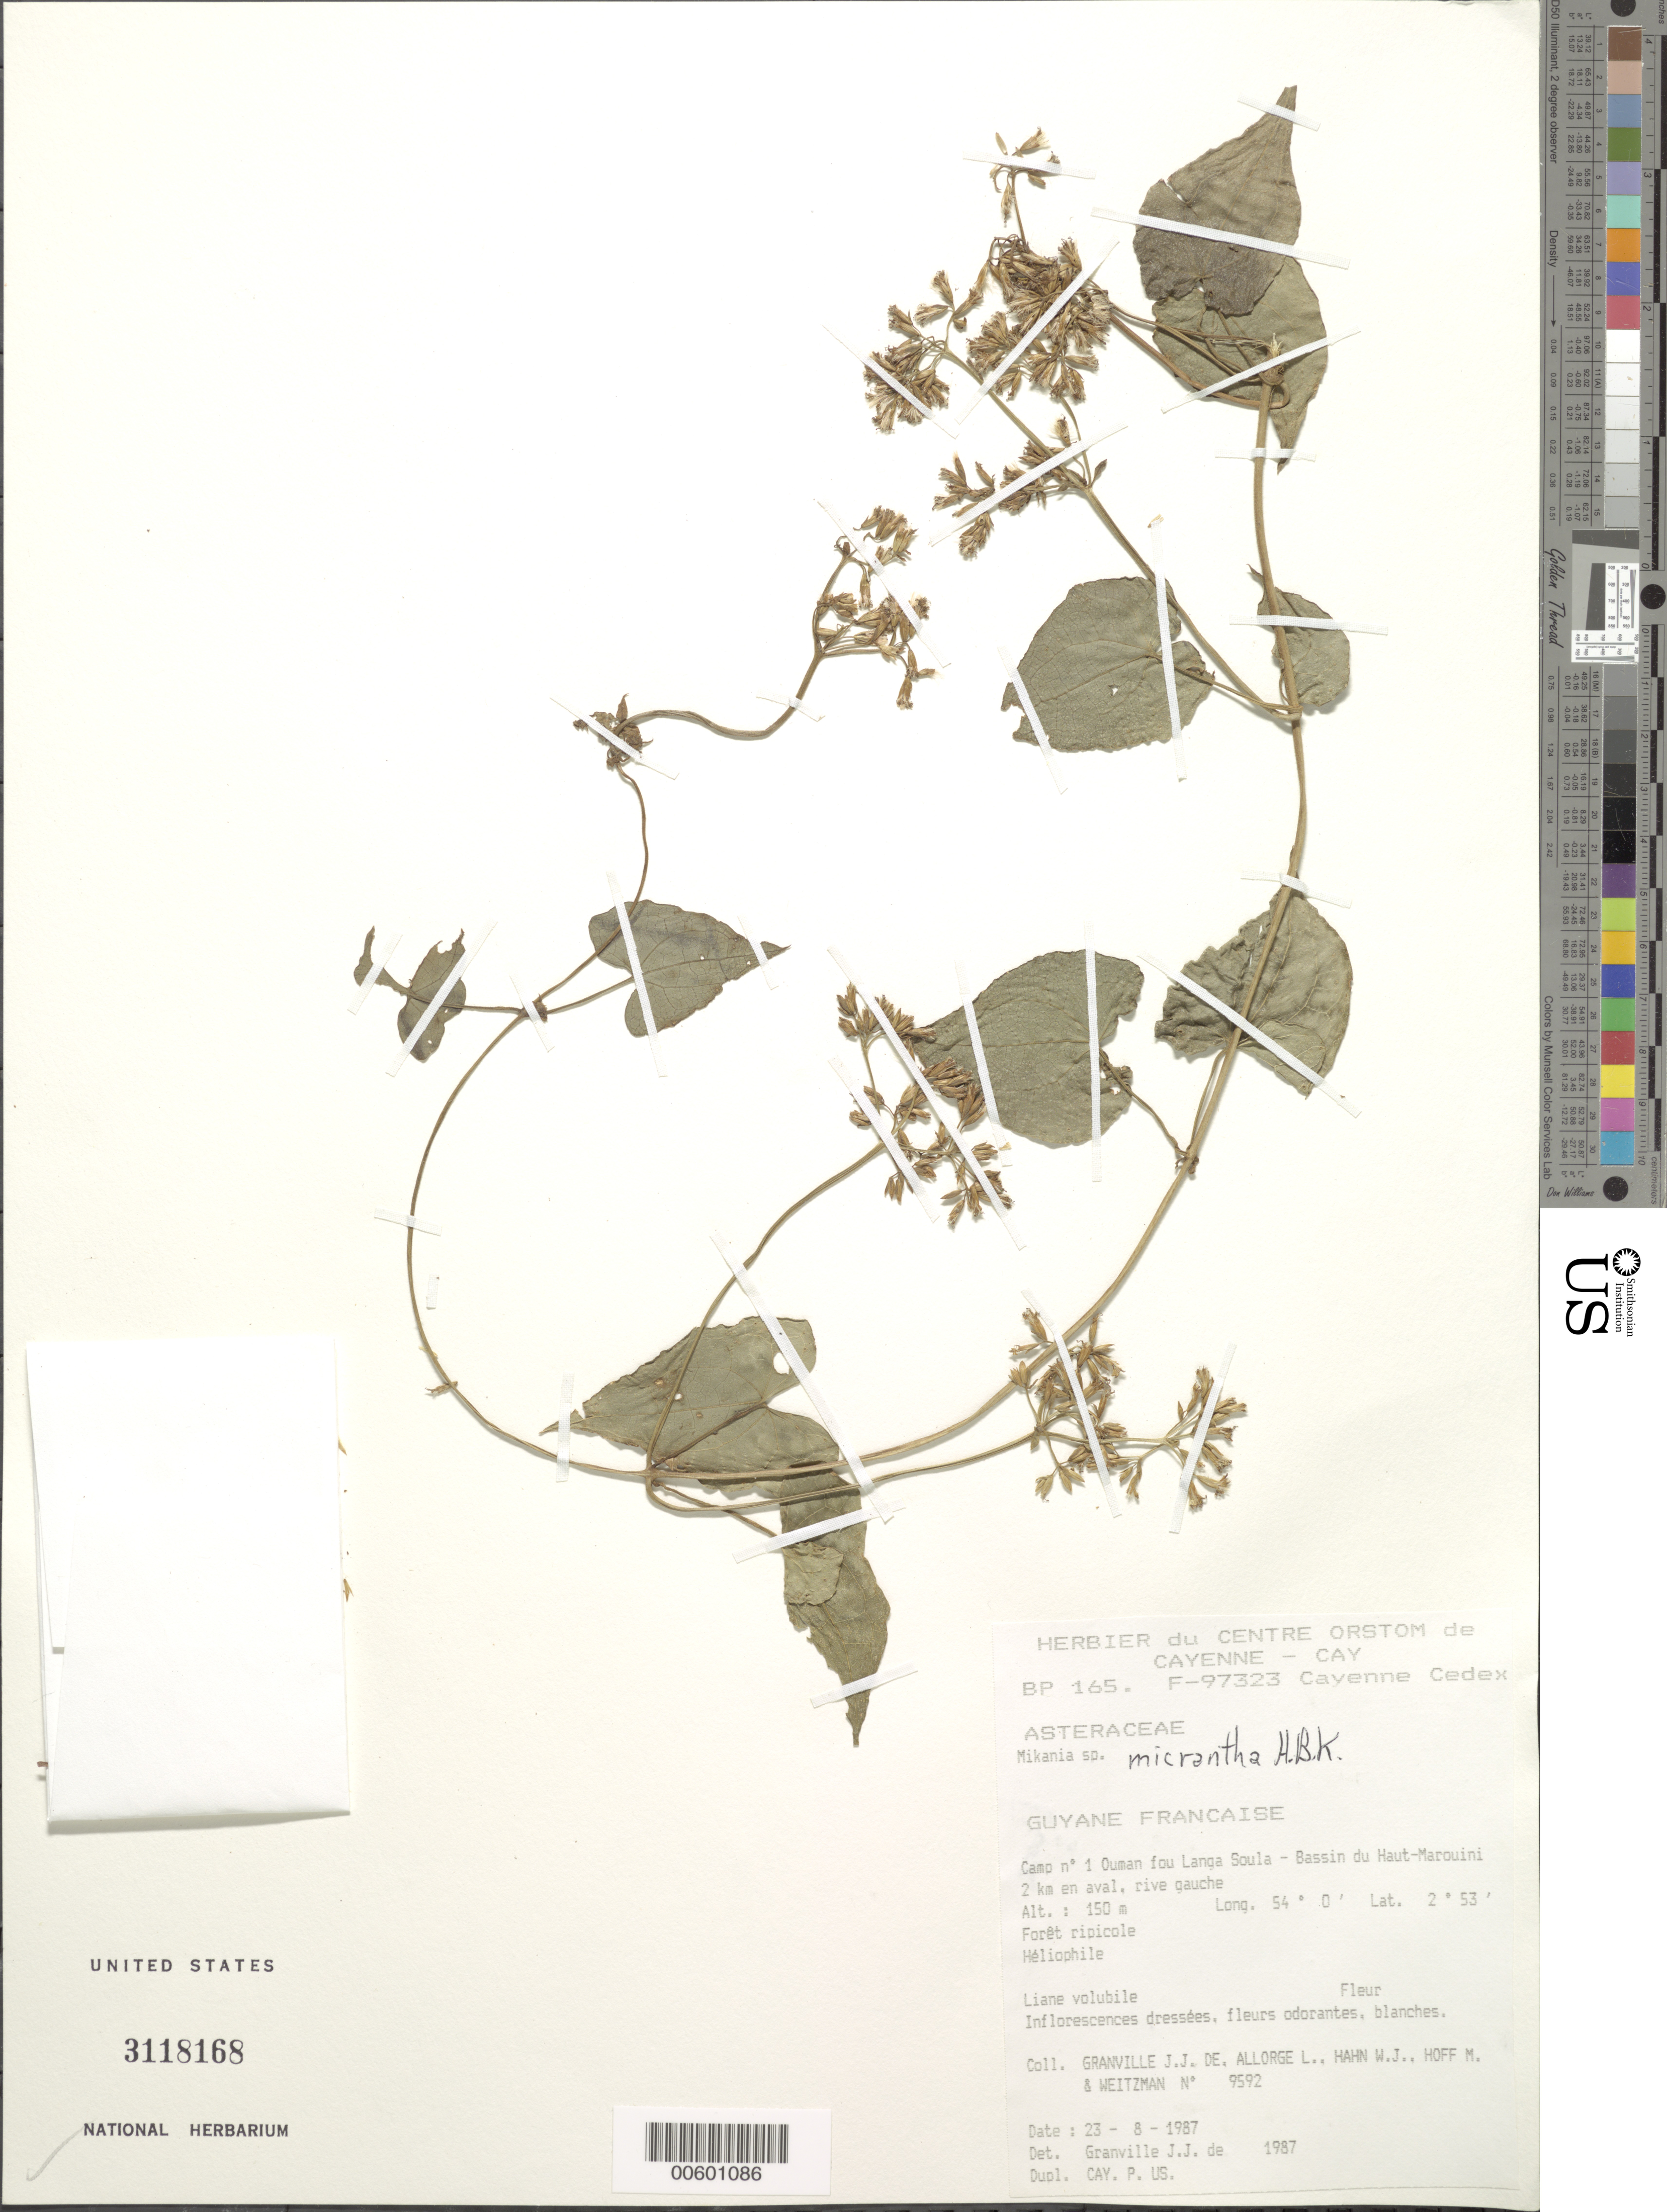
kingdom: Plantae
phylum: Tracheophyta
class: Magnoliopsida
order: Asterales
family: Asteraceae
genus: Mikania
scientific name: Mikania micrantha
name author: Kunth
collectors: J.-J. de Granville, L. Allorge, W. J. Hahn, M. Hoff & A. L. Weitzman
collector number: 9592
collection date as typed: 23-Aug-87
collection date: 1987-08-23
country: French Guiana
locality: Ouman fou Langa Soula, Camp #1, Bassin du Haut-Marouini, 2 km en aval, rive gauche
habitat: Forêt ripicole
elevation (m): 150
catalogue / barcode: US 3118168